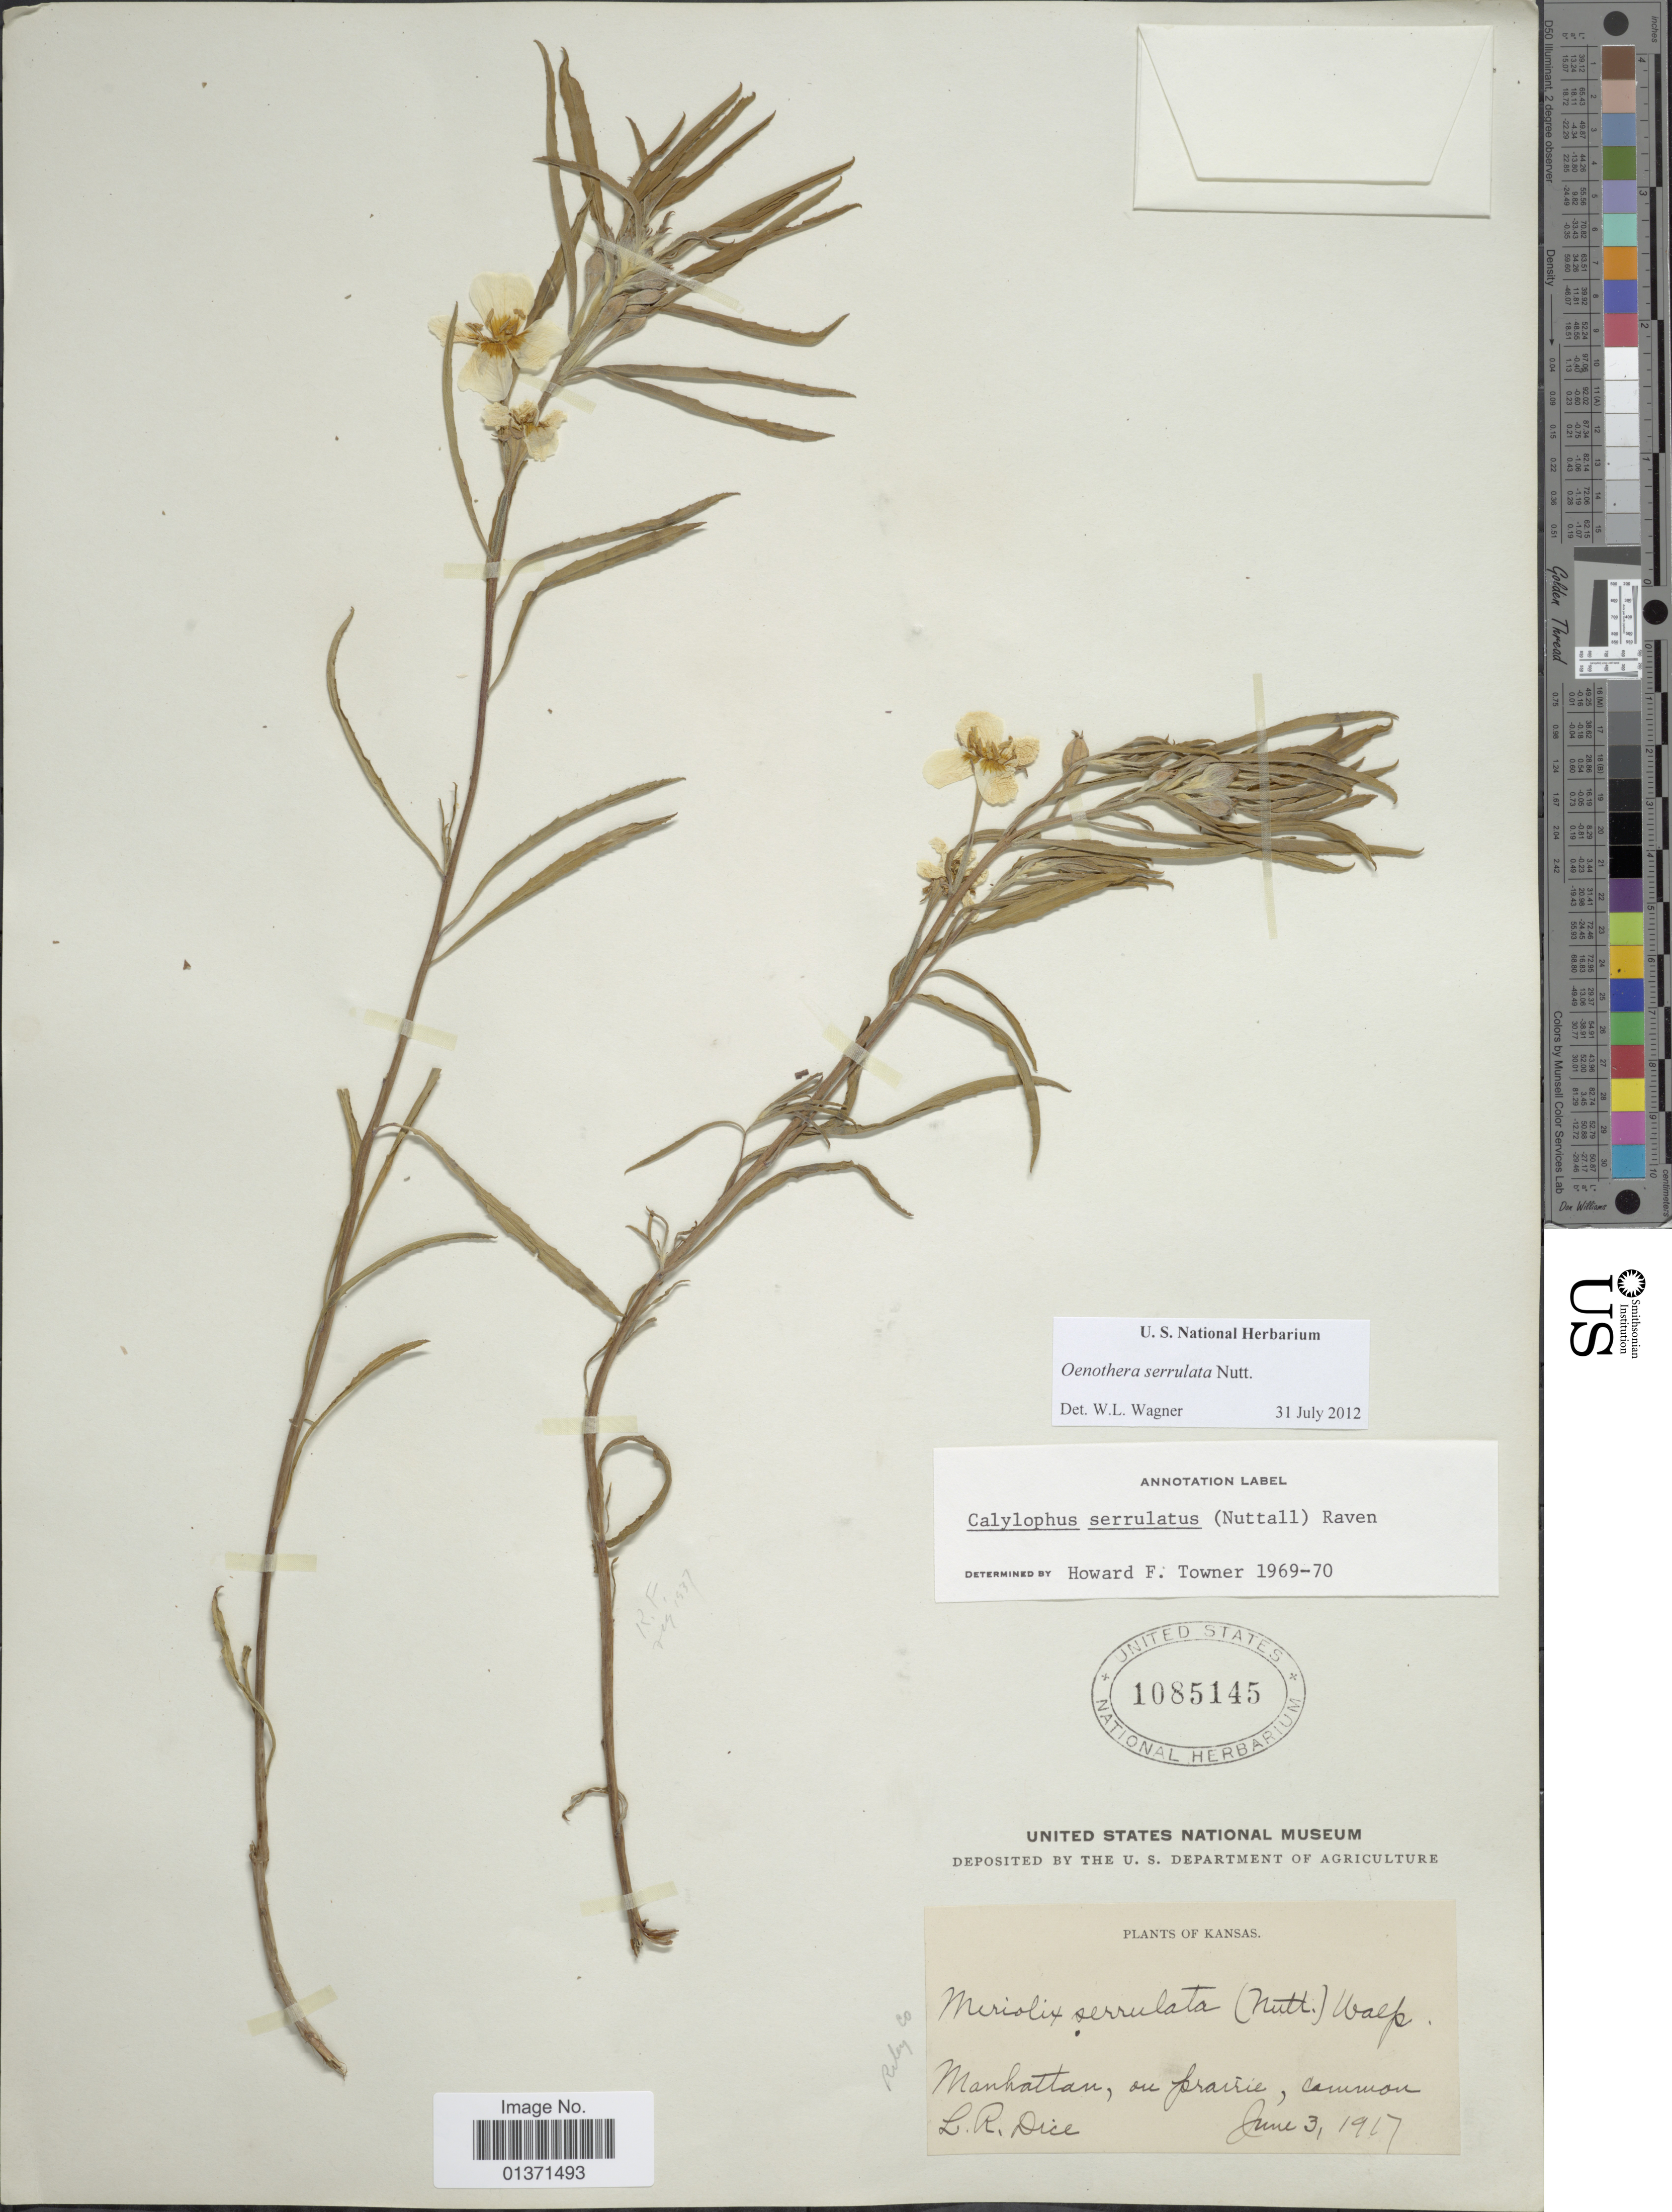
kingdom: Plantae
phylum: Tracheophyta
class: Magnoliopsida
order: Myrtales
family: Onagraceae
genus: Oenothera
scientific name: Oenothera serrulata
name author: Nutt.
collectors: L. Dice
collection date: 1917-06-03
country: United States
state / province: Kansas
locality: Manhattan, on prairie, common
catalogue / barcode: US 1085145